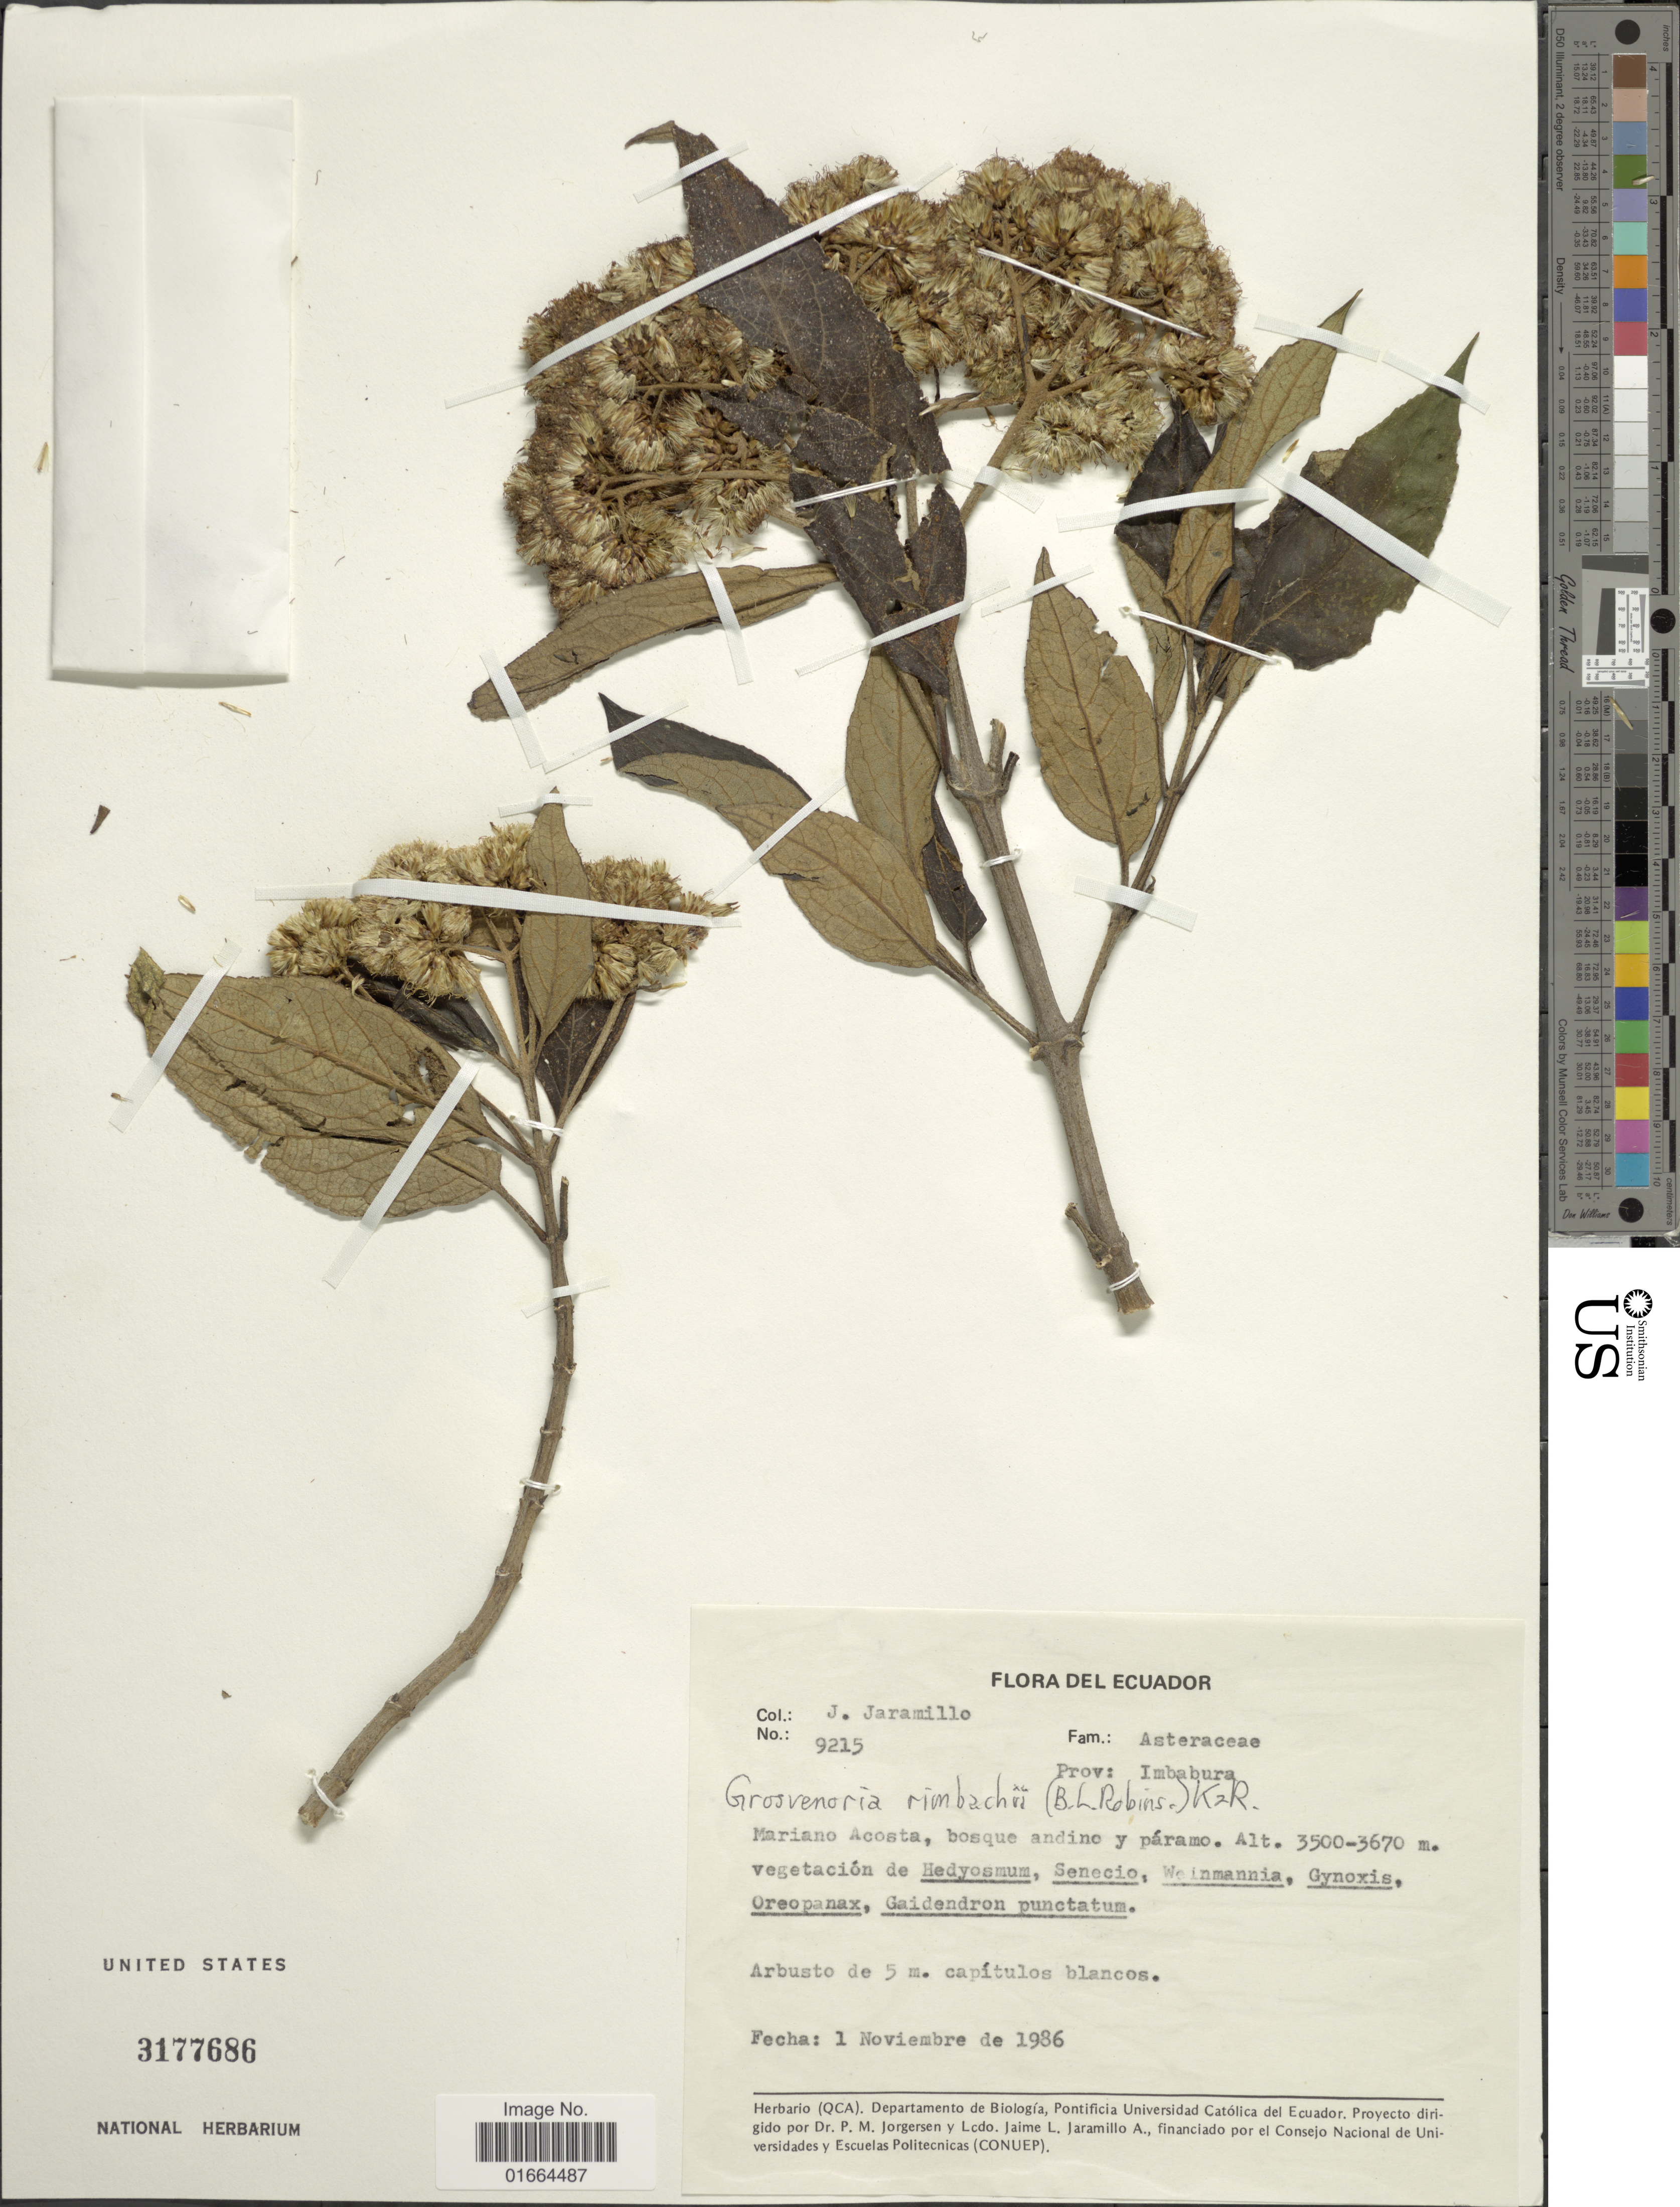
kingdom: Plantae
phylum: Tracheophyta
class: Magnoliopsida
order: Asterales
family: Asteraceae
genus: Grosvenoria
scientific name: Grosvenoria rimbachii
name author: (B.L. Rob.) R.M. King & H. Rob.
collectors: J. Jaramillo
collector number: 9215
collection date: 1986-11-01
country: Ecuador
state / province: Imbabura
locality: Mariano Acosta, bosque andino y paramo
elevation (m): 3500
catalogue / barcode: US 3177686